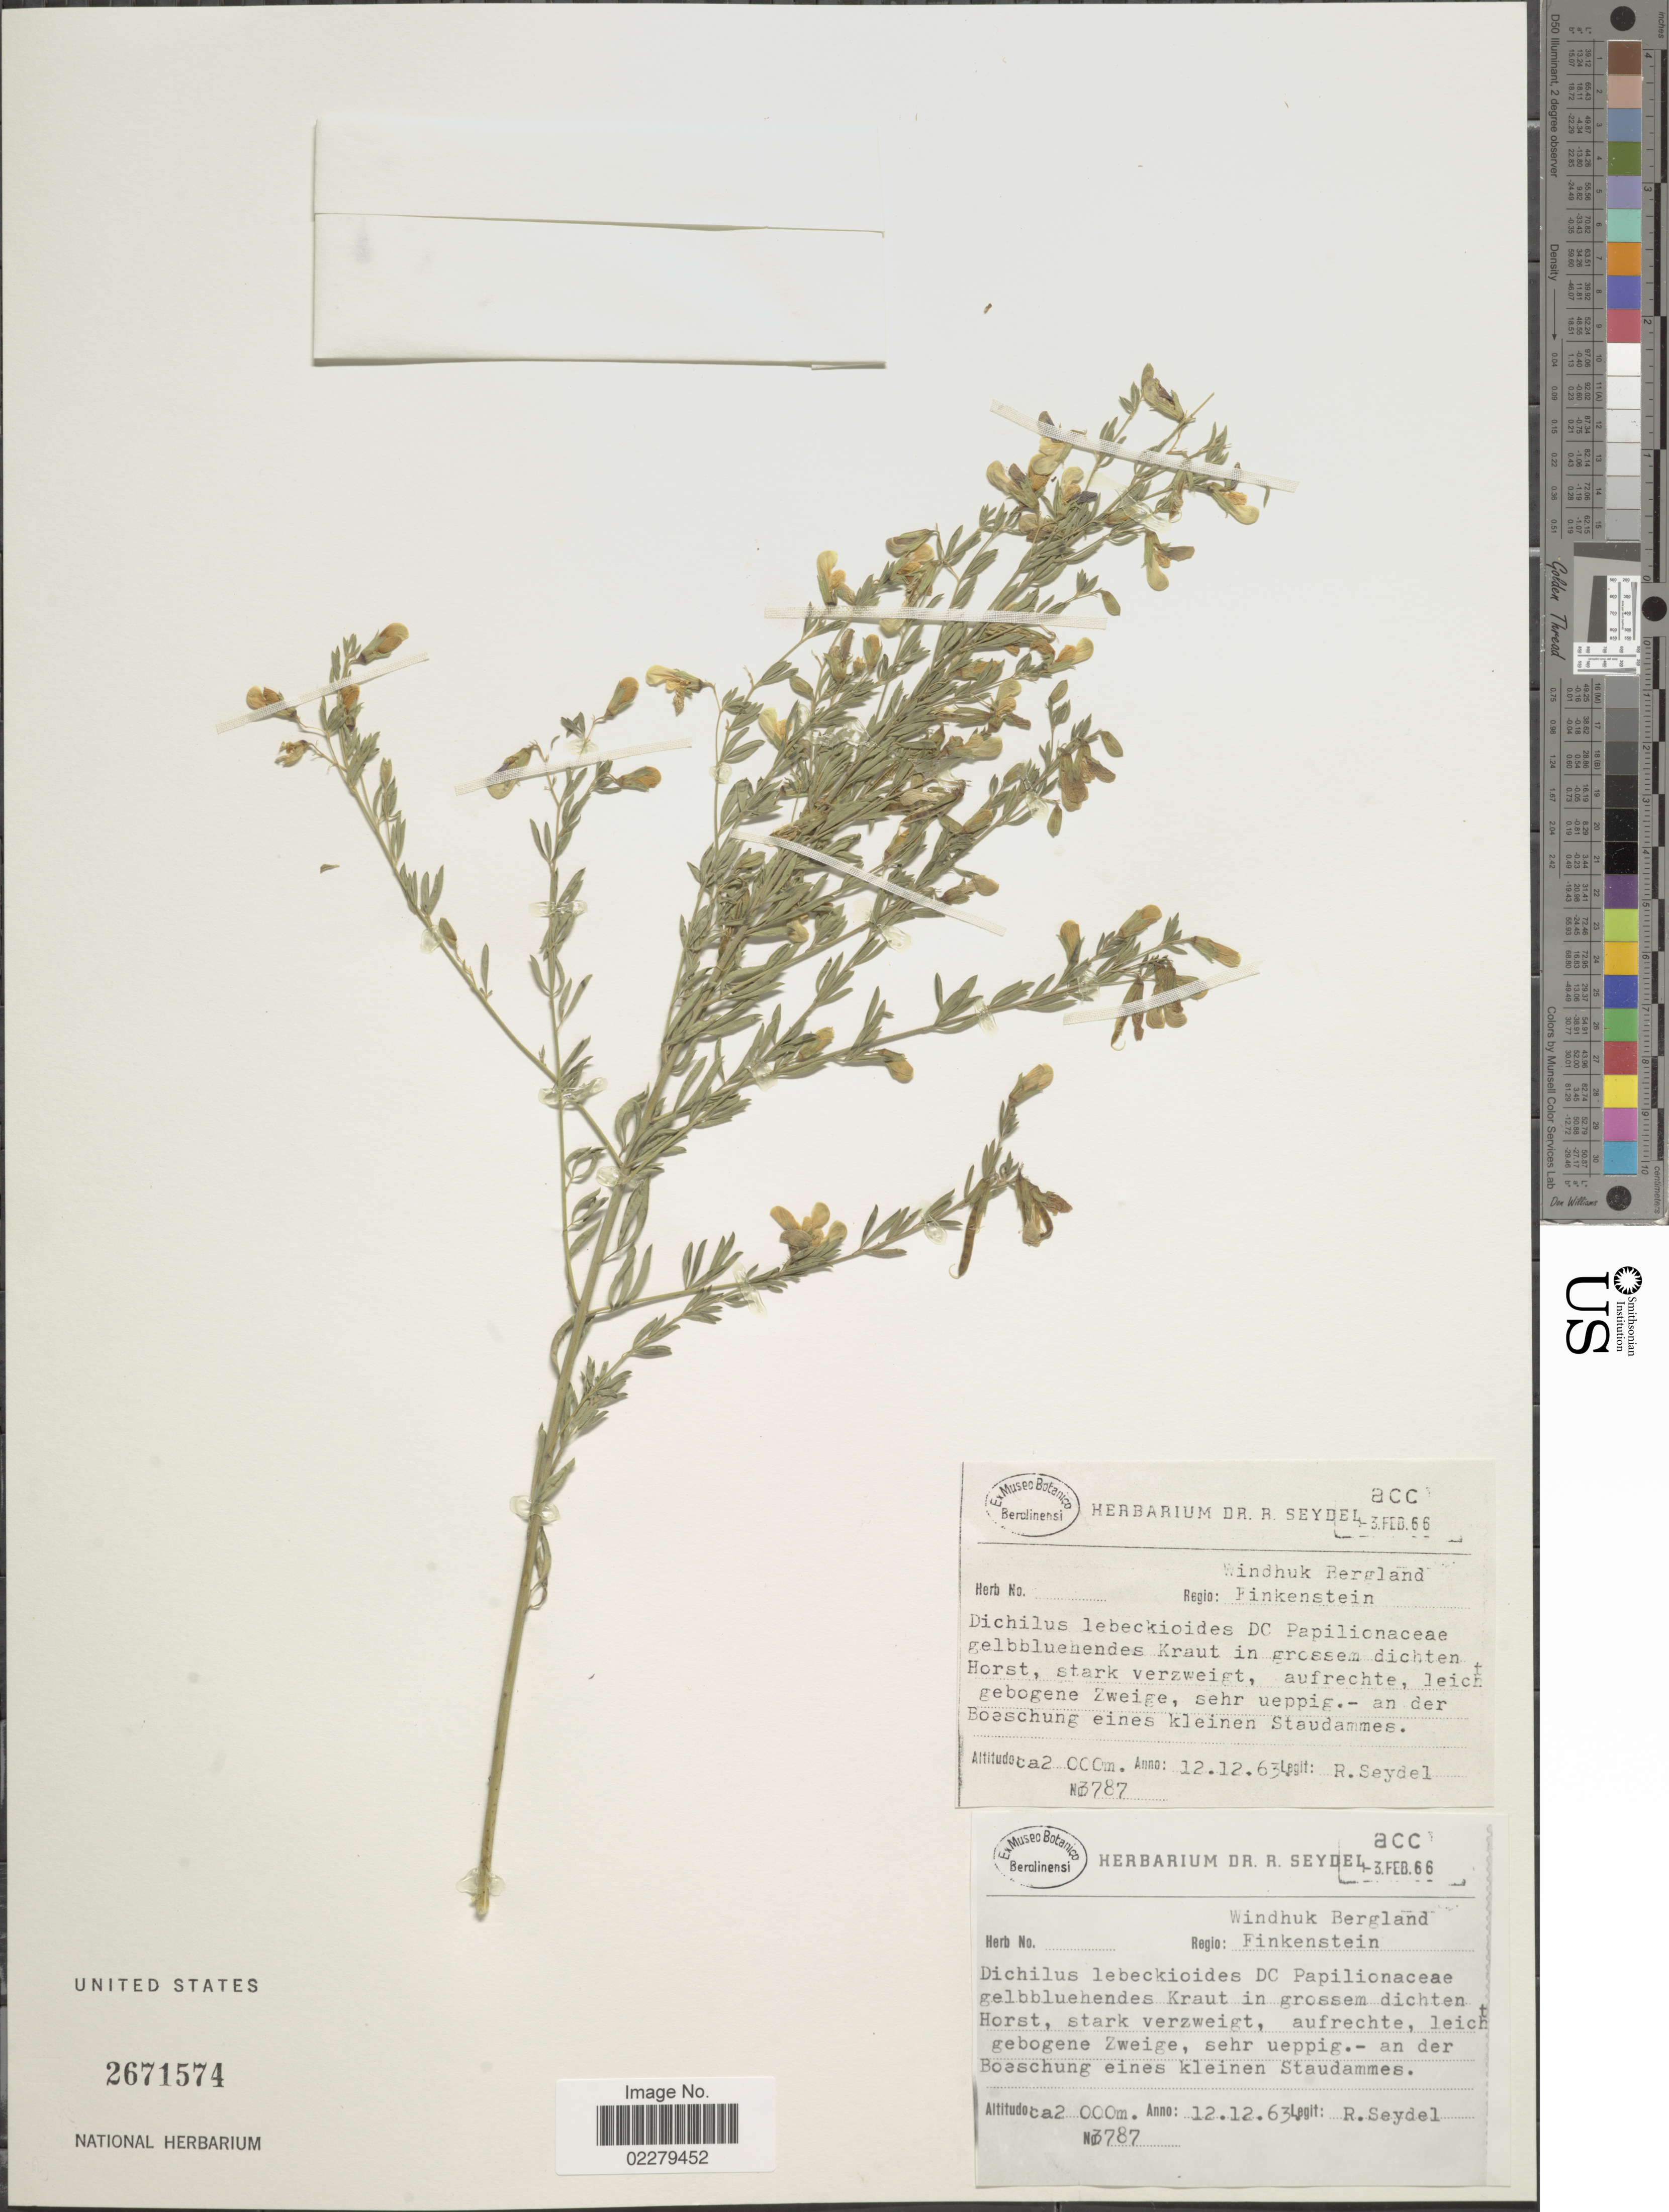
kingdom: Plantae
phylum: Tracheophyta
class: Magnoliopsida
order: Fabales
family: Fabaceae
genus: Dichilus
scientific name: Dichilus lebeckioides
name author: DC.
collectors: R. Seydel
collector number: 3787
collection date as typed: Transcribed d/m/y: 12/12/63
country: Namibia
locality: Windhuk Bergland. Finkenstein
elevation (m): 2000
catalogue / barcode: US 2671574